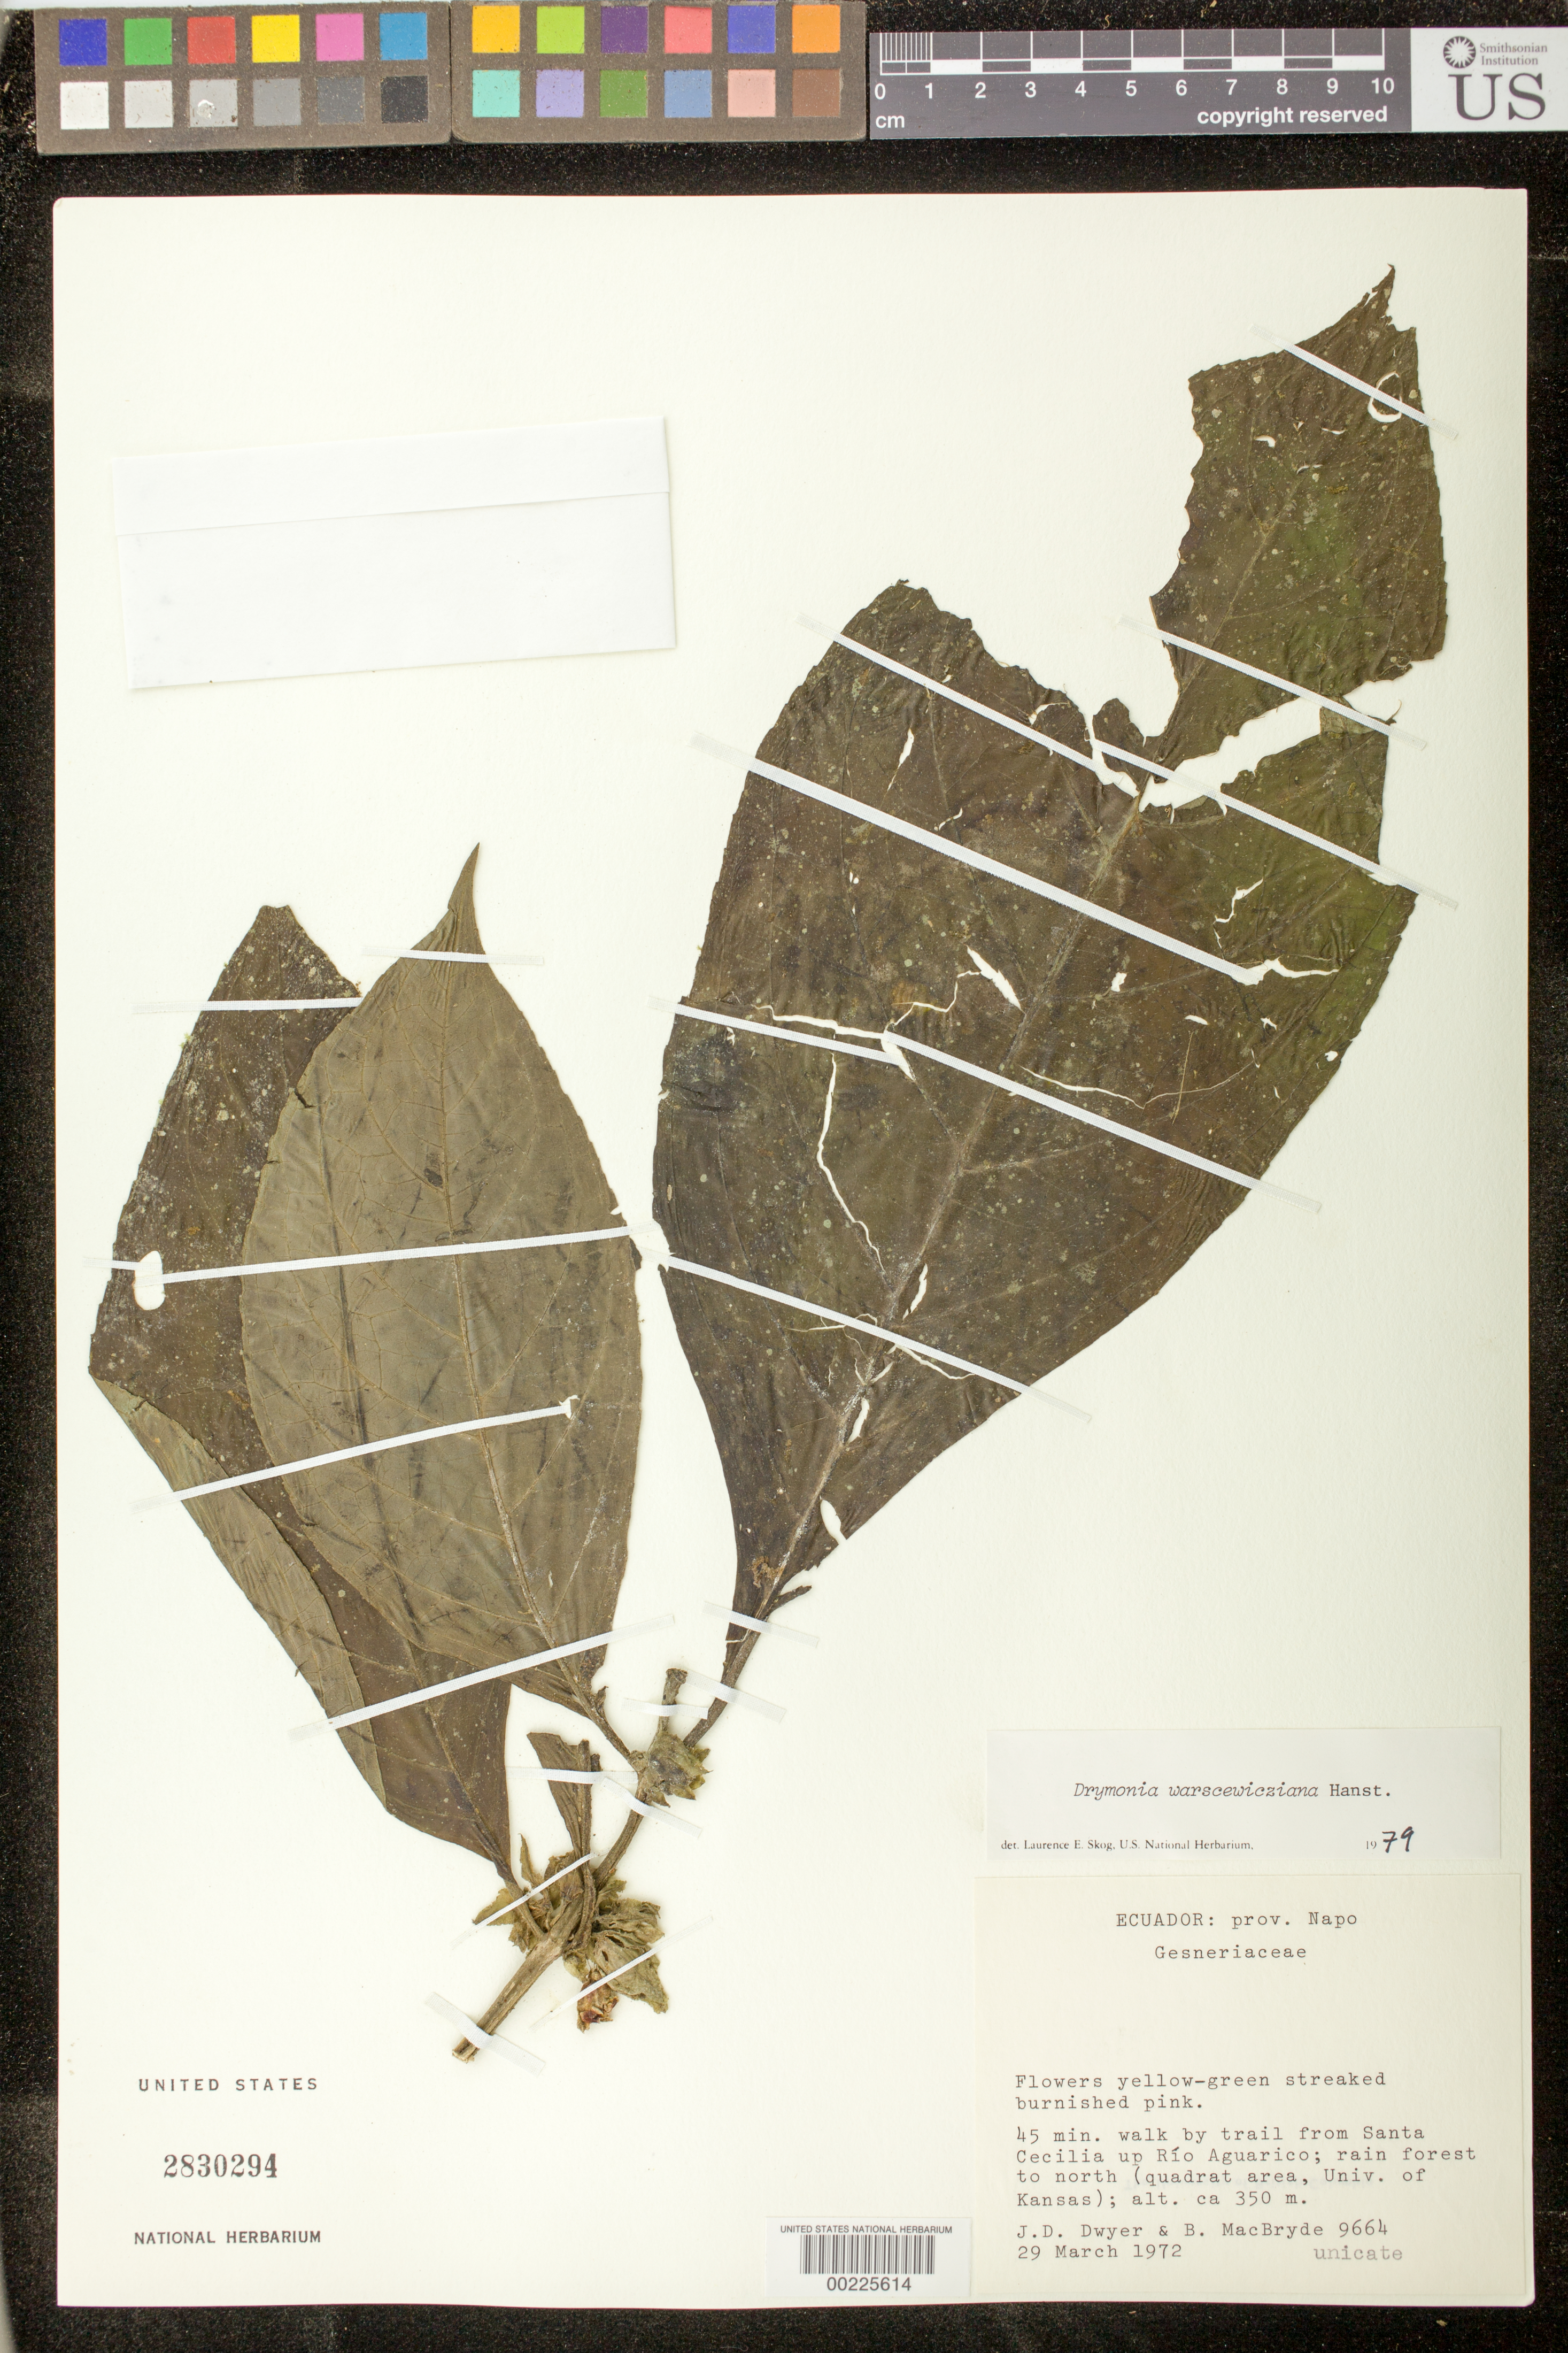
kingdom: Plantae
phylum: Tracheophyta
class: Magnoliopsida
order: Lamiales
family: Gesneriaceae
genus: Drymonia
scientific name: Drymonia warszewicziana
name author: Hanst.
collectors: J. D. Dwyer & B. MacBryde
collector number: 9664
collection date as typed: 29 Mar 1972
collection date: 1972-03-29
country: Ecuador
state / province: Sucumbíos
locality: Napo.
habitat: Rain forest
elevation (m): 350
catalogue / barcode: US 2830294